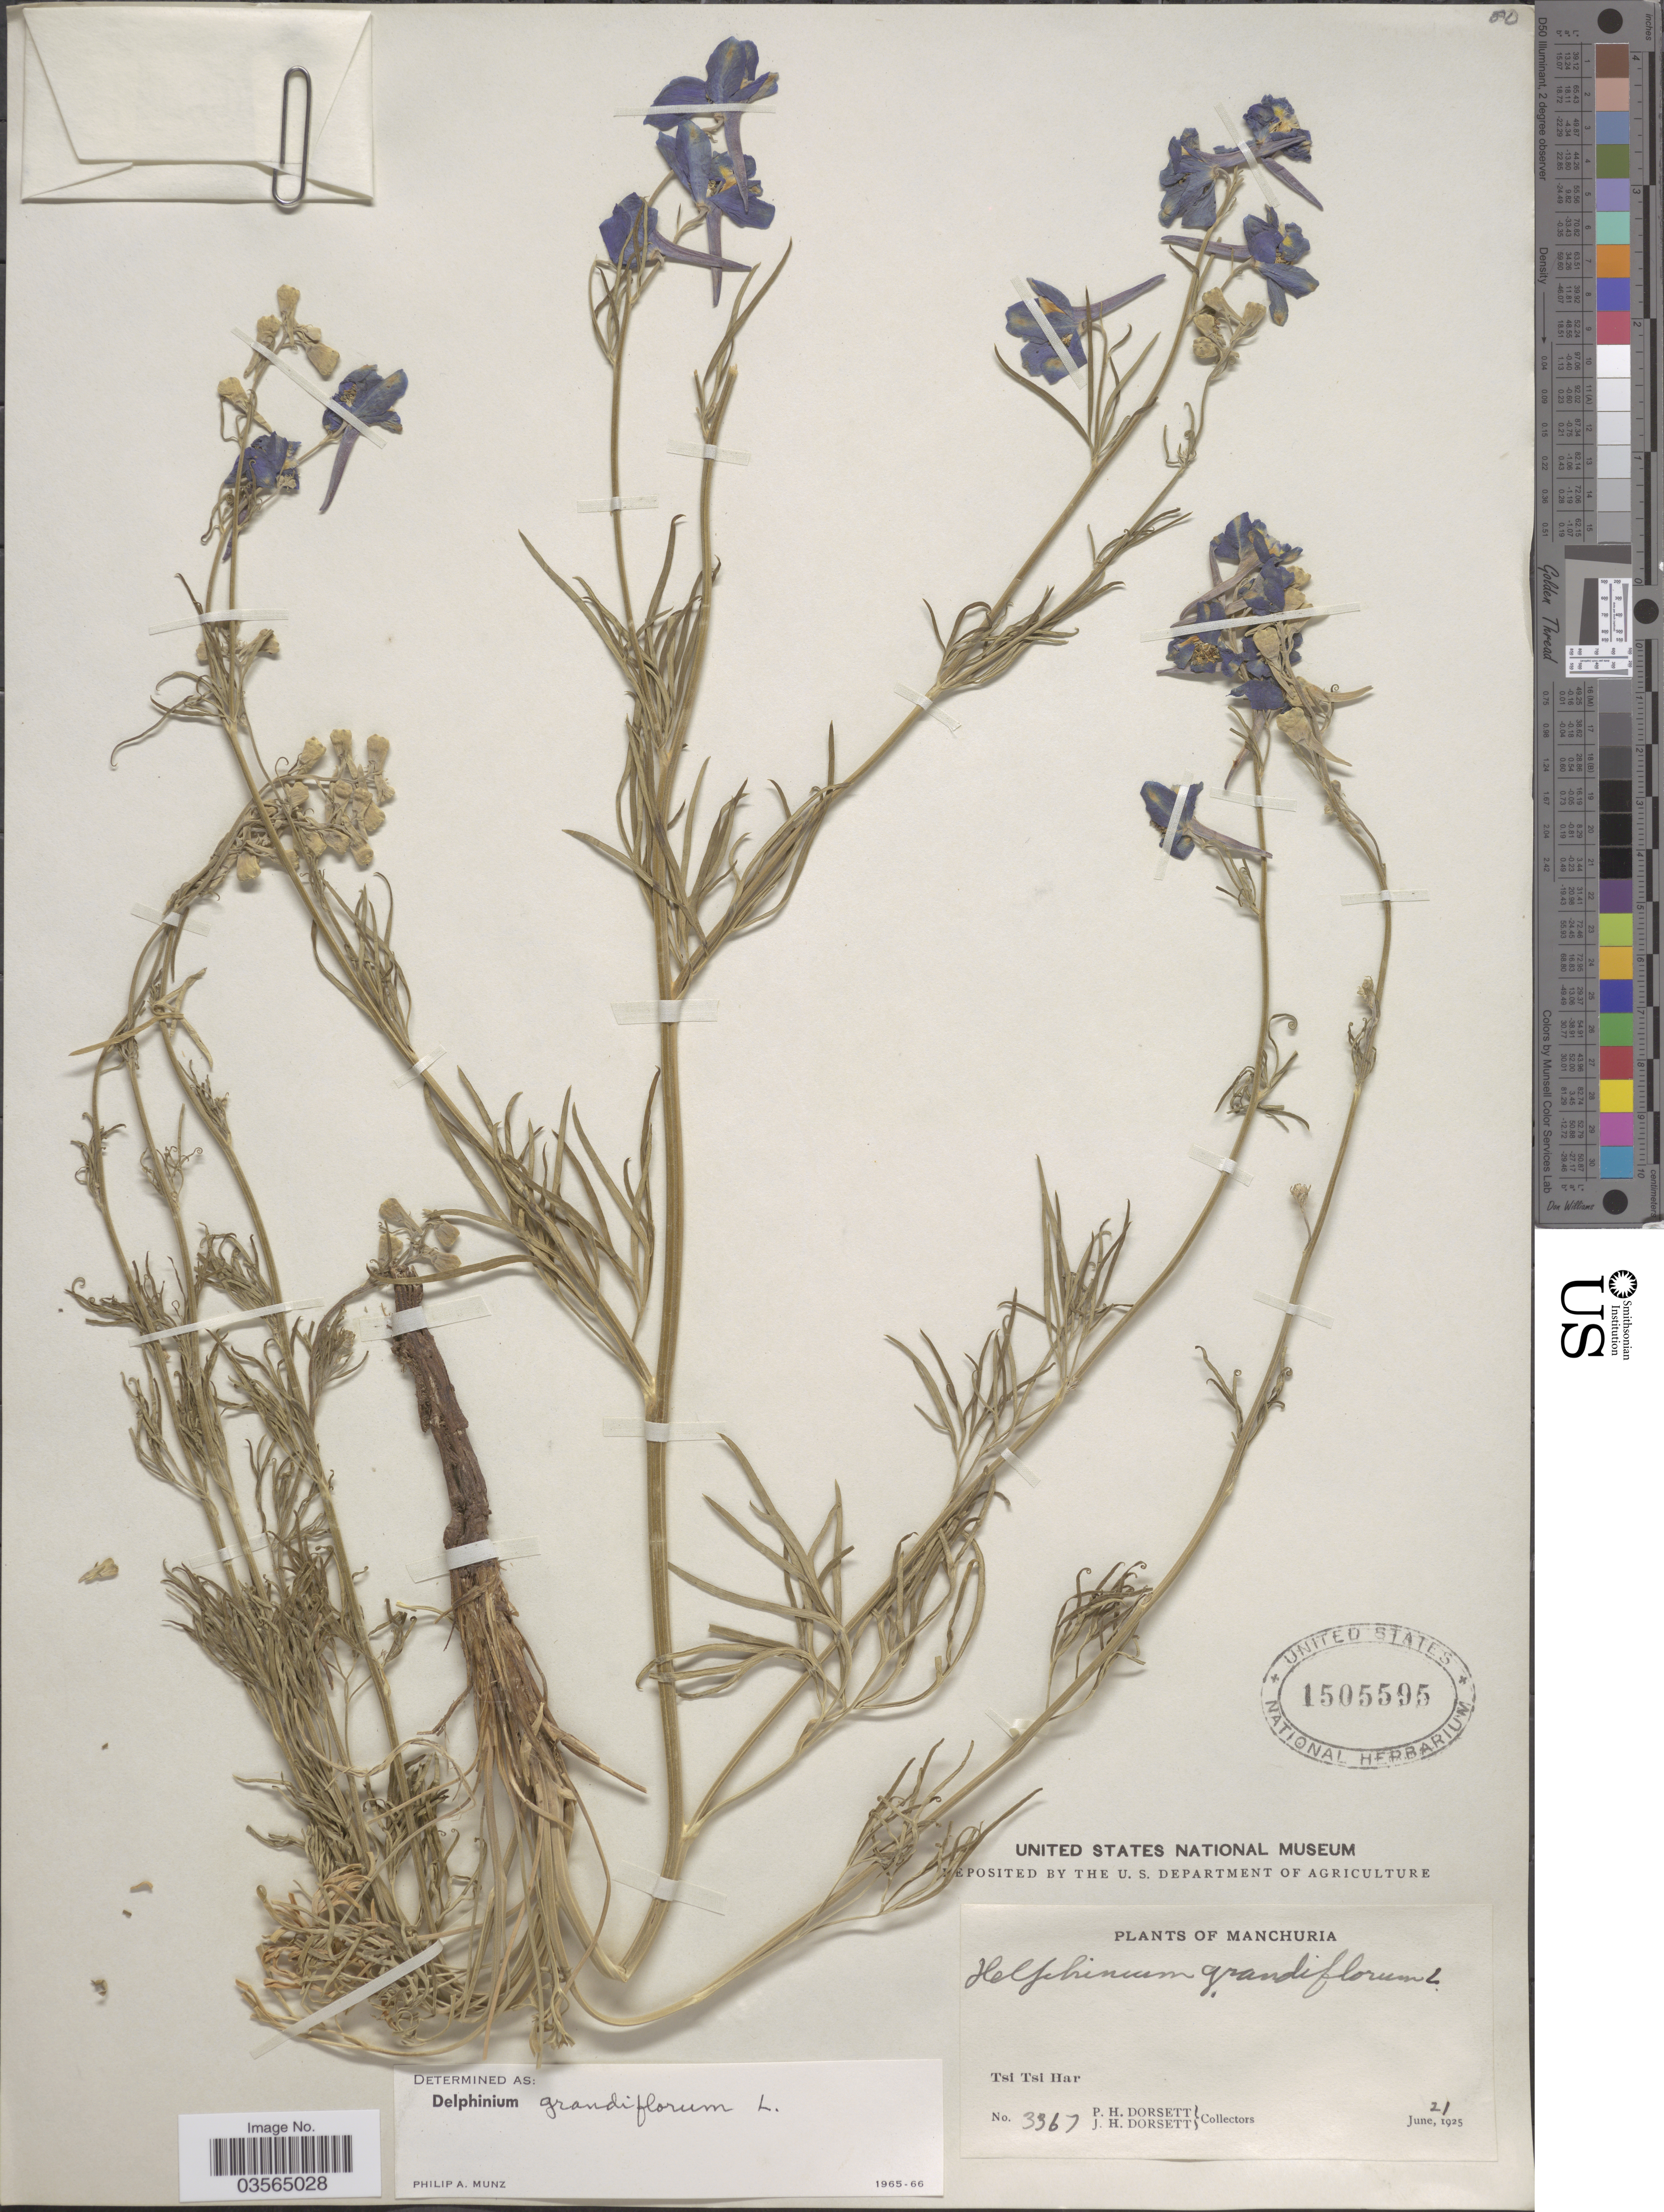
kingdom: Plantae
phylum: Tracheophyta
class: Magnoliopsida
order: Ranunculales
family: Ranunculaceae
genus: Delphinium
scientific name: Delphinium grandiflorum var. grandiflorum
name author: L.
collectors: P. H. Dorsett & J. Dorsett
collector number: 3367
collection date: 1925-06-21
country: China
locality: Manchuria. Tsi Tsi Har.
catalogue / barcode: US 1505595